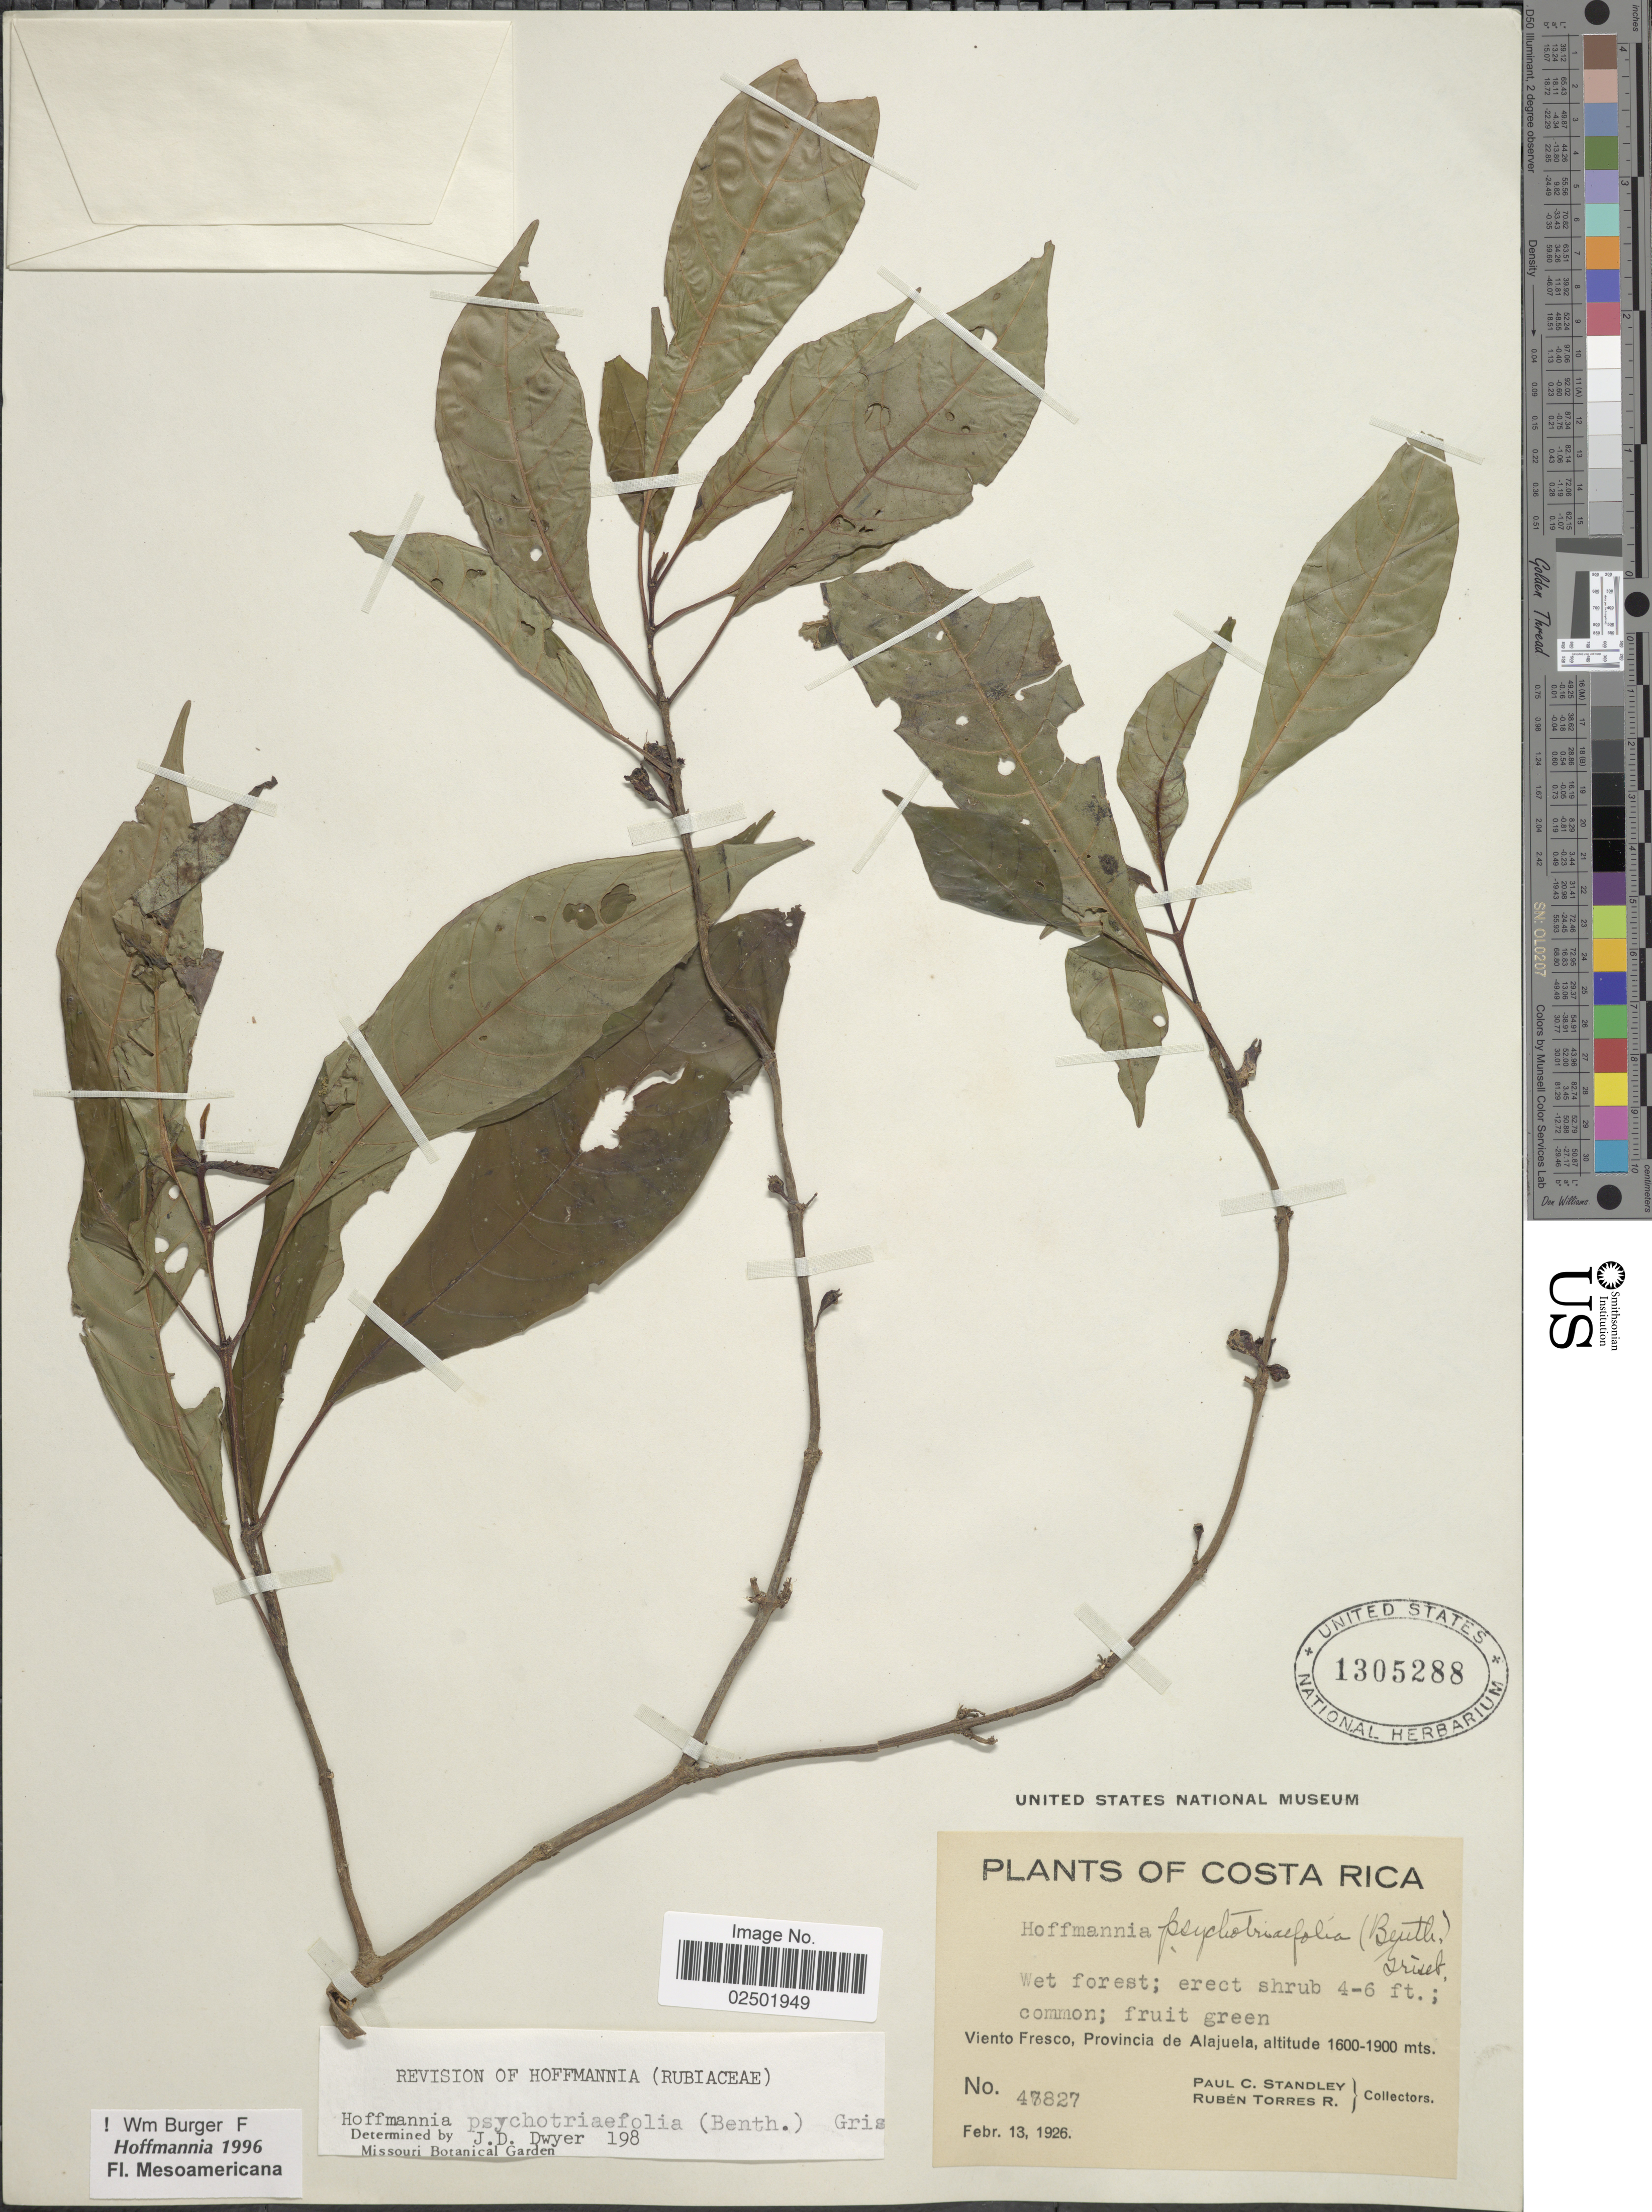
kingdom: Plantae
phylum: Tracheophyta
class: Magnoliopsida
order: Gentianales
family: Rubiaceae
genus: Hoffmannia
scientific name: Hoffmannia psychotriifolia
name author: (Benth.) Griseb.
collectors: P. C. Standley & R. Torres Rojas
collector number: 47827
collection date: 1926-02-13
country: Costa Rica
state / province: Alajuela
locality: Viento Fresco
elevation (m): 1600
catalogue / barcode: US 1305288